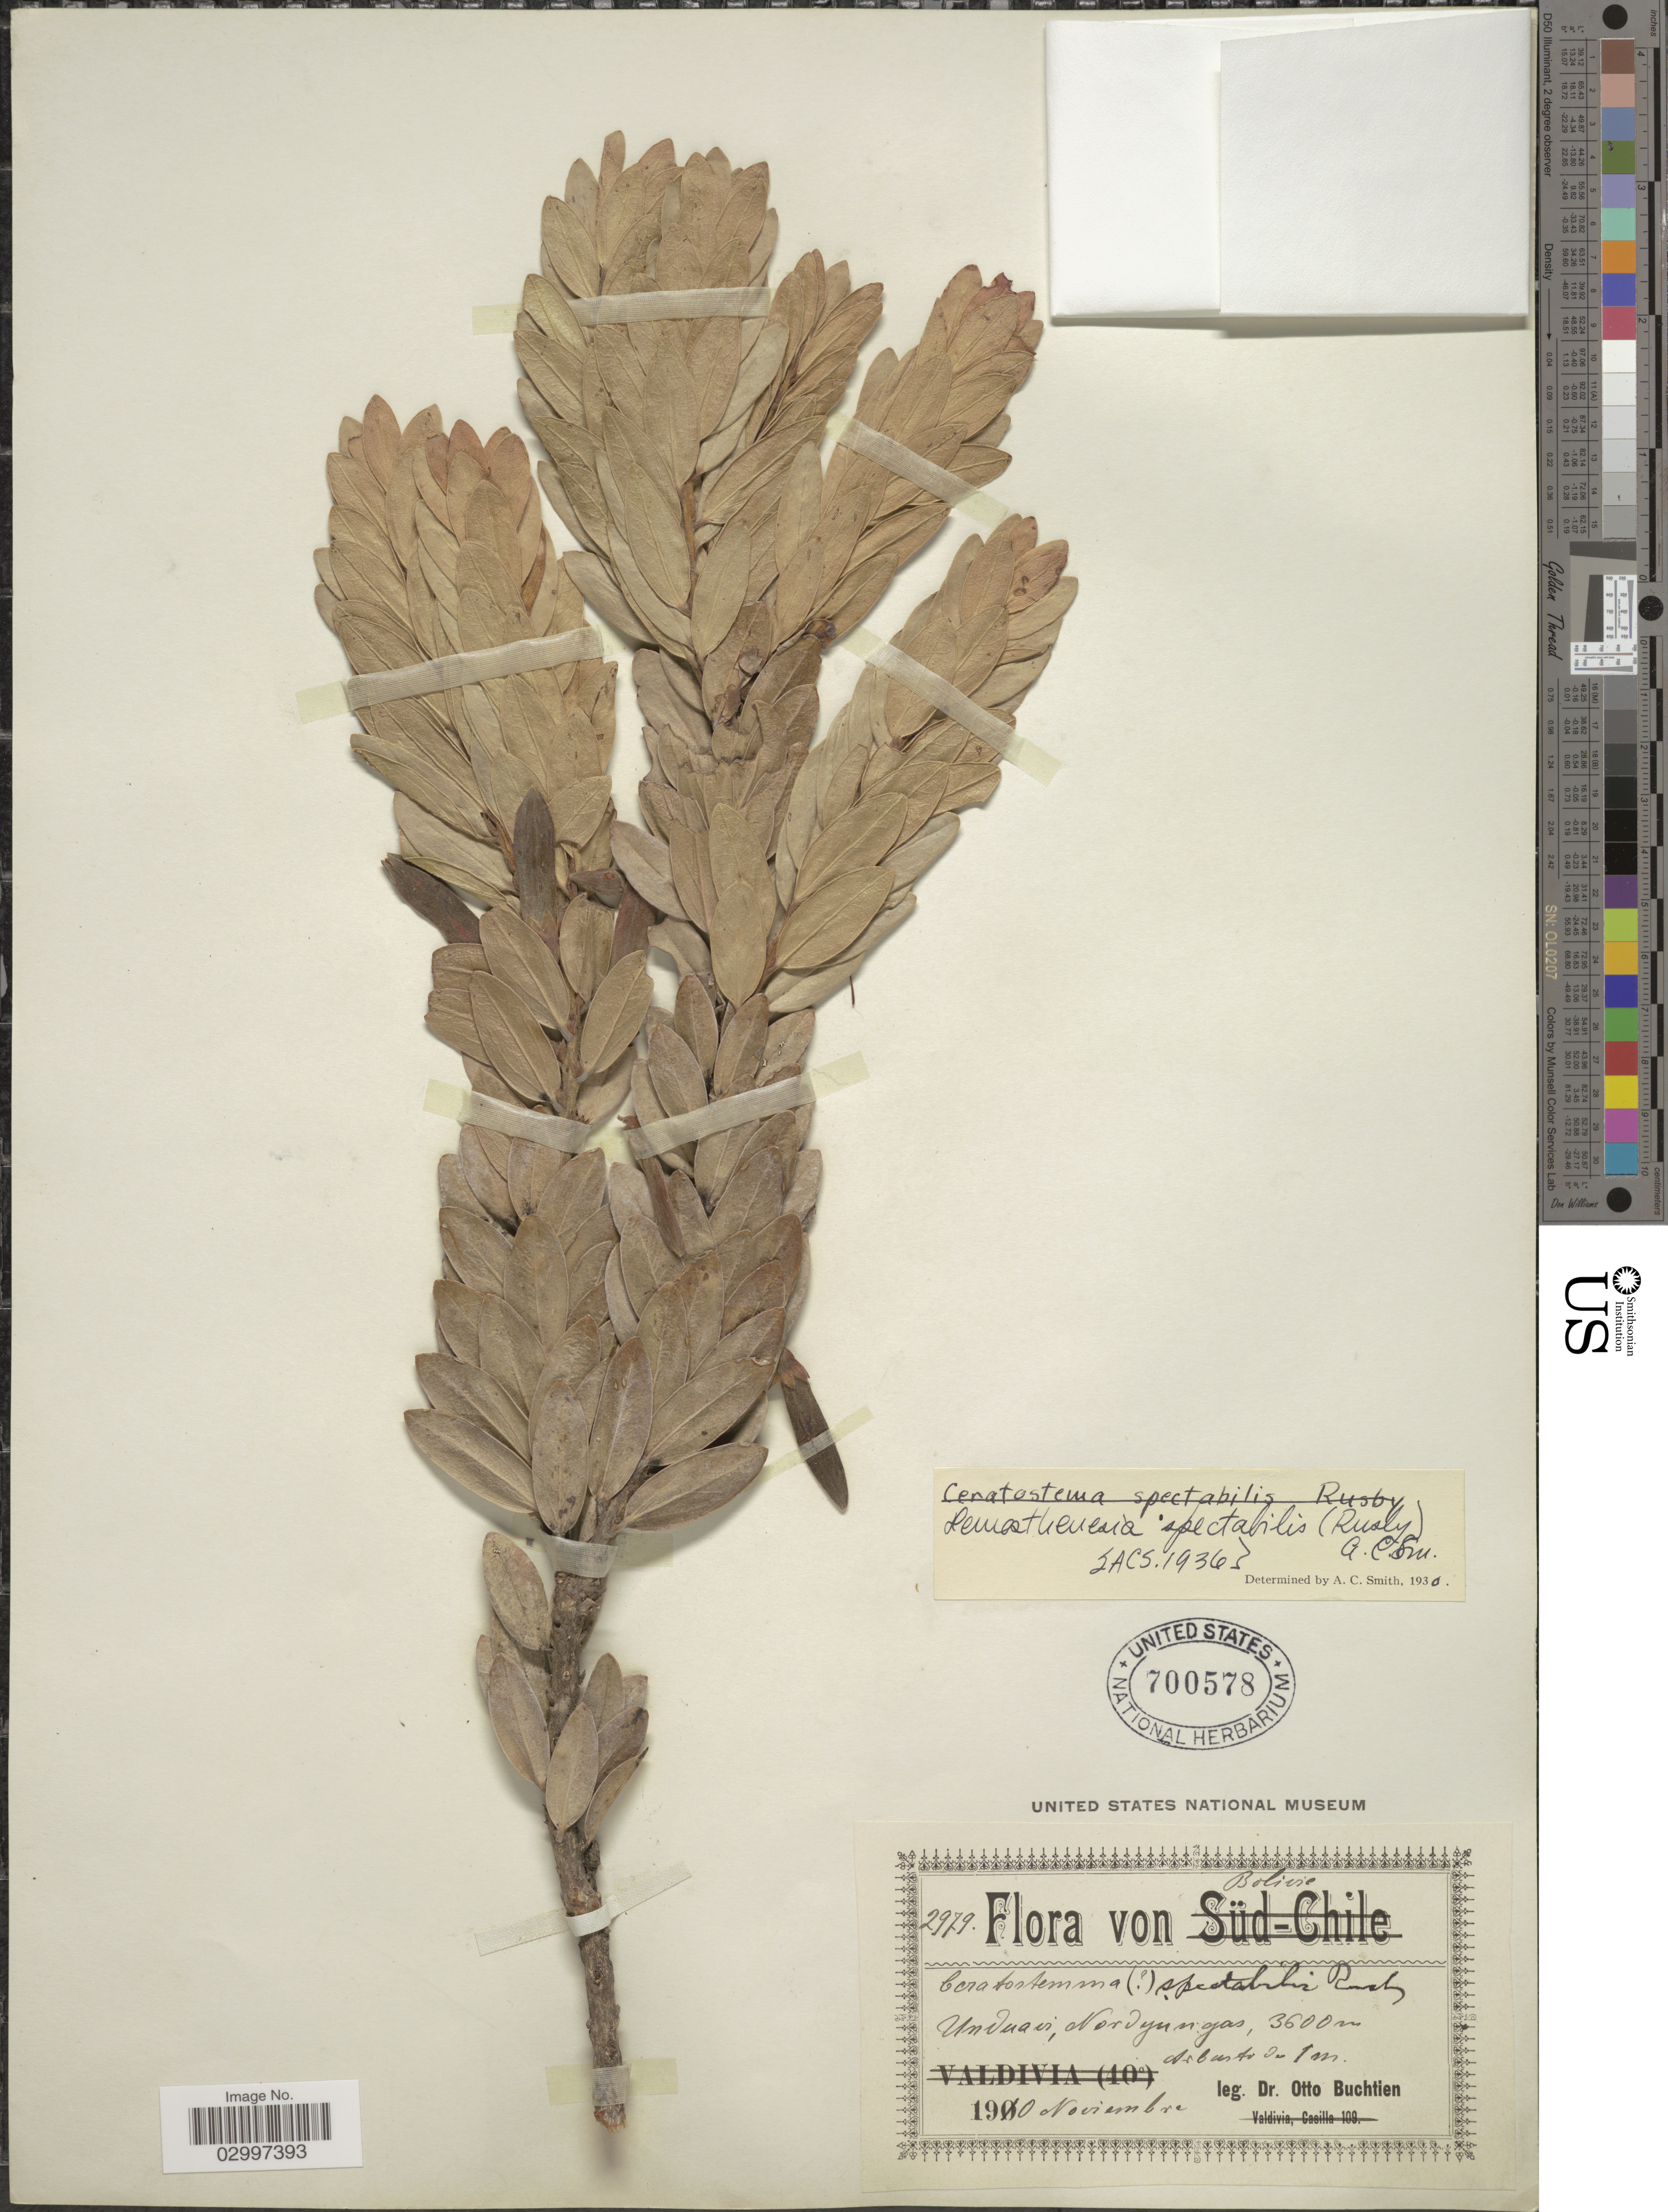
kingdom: Plantae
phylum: Tracheophyta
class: Magnoliopsida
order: Ericales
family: Ericaceae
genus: Demosthenesia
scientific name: Demosthenesia spectabilis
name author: (Rusby) A.C. Sm.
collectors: O. Buchtien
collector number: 2979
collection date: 1900-11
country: Bolivia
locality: Unduavi, Nordyungas.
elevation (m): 3600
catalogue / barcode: US 700578